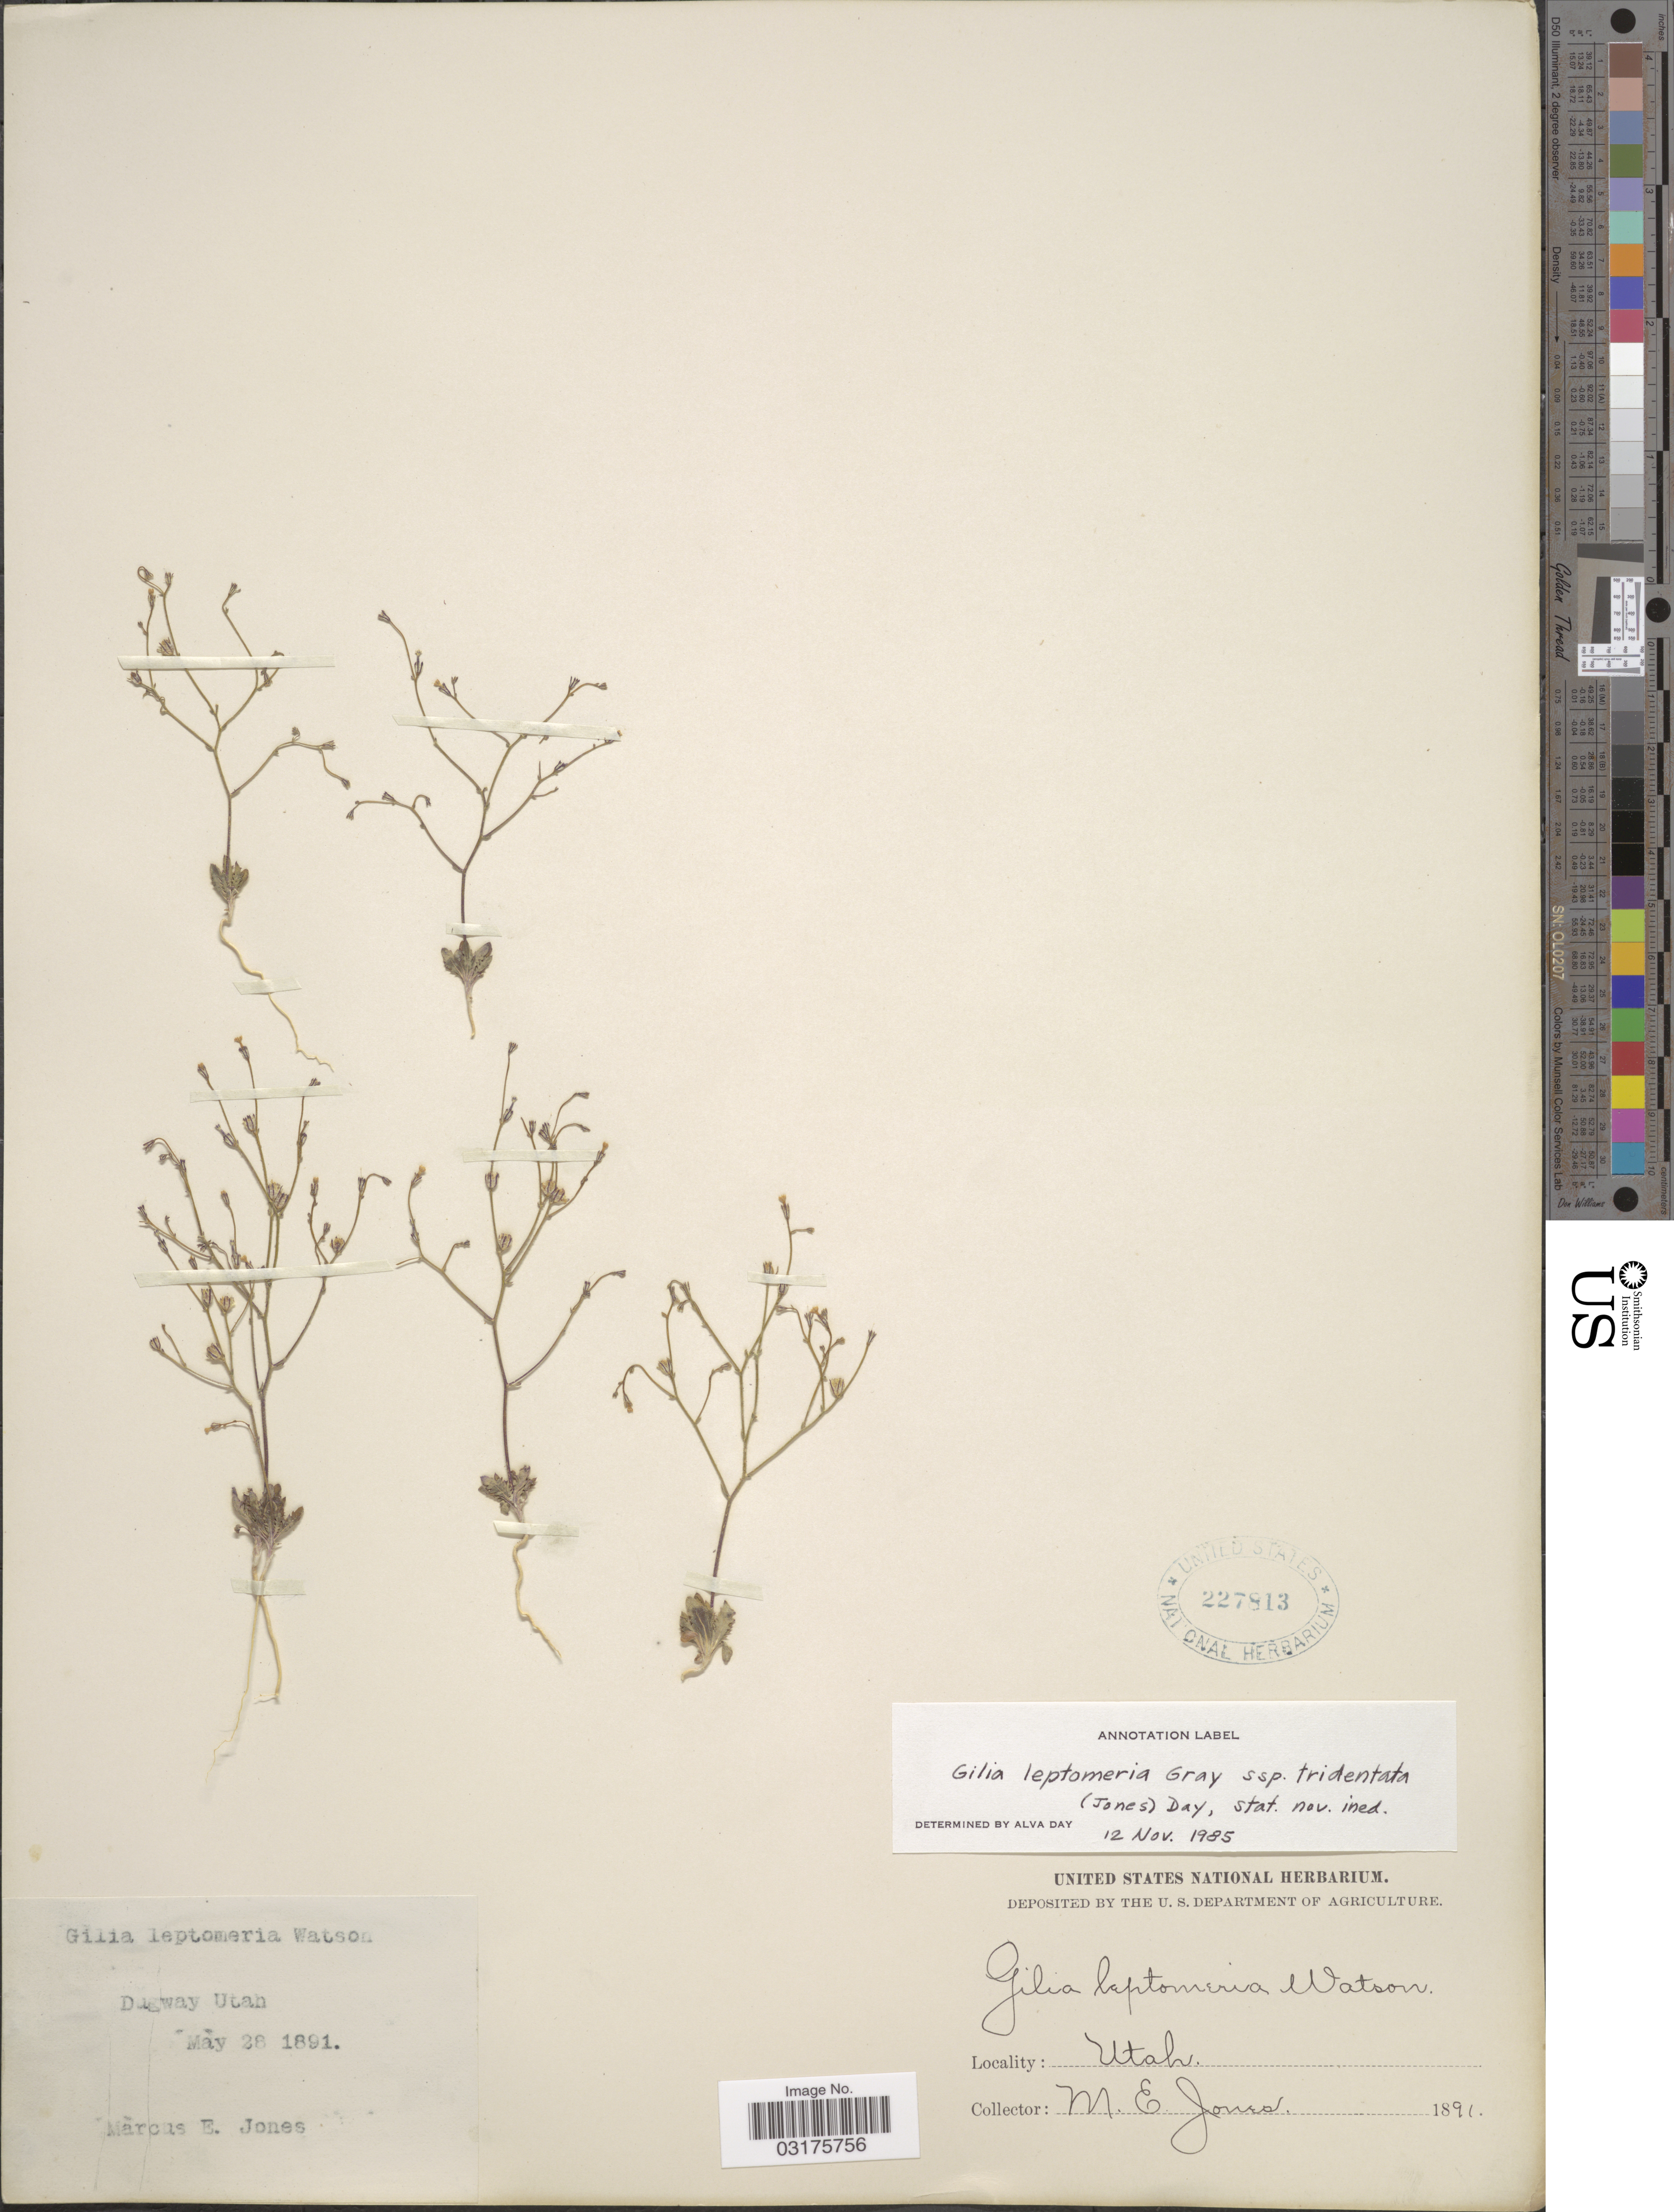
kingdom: Plantae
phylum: Tracheophyta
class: Magnoliopsida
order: Ericales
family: Polemoniaceae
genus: Aliciella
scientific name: Aliciella triodon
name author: (Eastw.) Brand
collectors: M. E. Jones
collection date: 1891-05-28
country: United States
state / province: Utah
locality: Dugway.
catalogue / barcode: US 227813